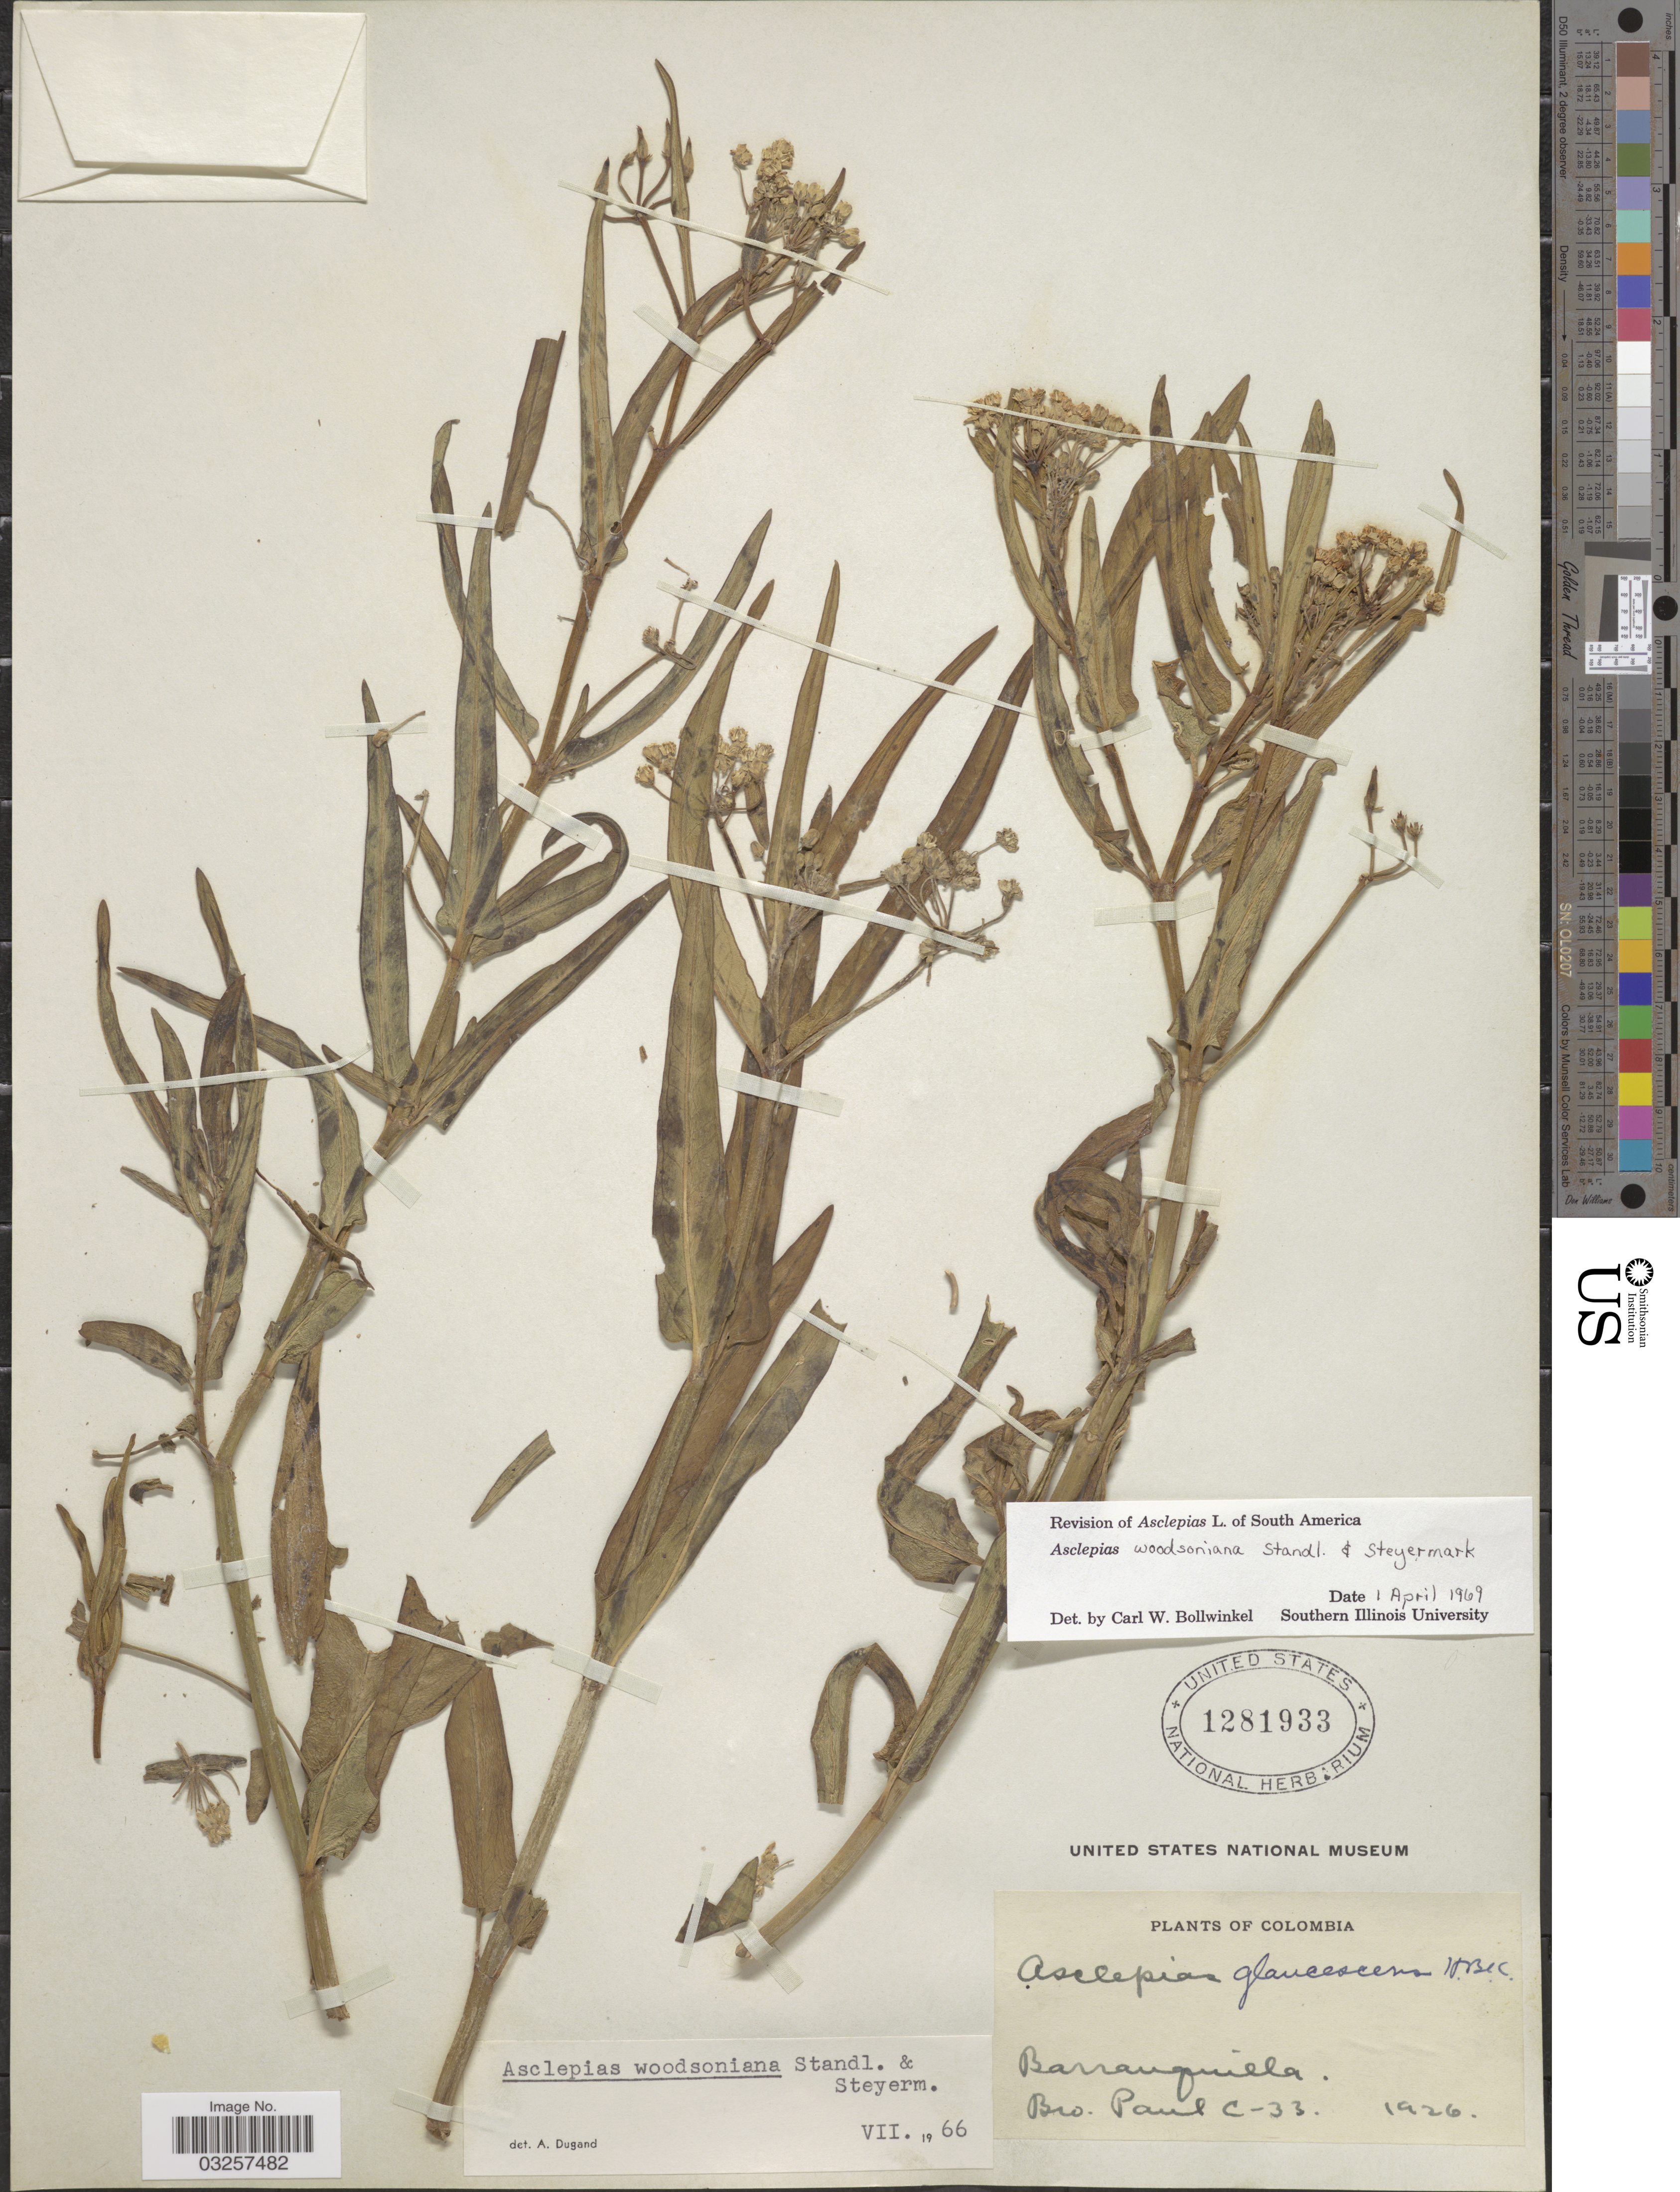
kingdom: Plantae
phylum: Tracheophyta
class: Magnoliopsida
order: Gentianales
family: Apocynaceae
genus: Asclepias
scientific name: Asclepias woodsoniana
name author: Standl. & Steyerm.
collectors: B. Paul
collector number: C-33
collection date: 1926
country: Colombia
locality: Barranquilla.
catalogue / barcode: US 1281933